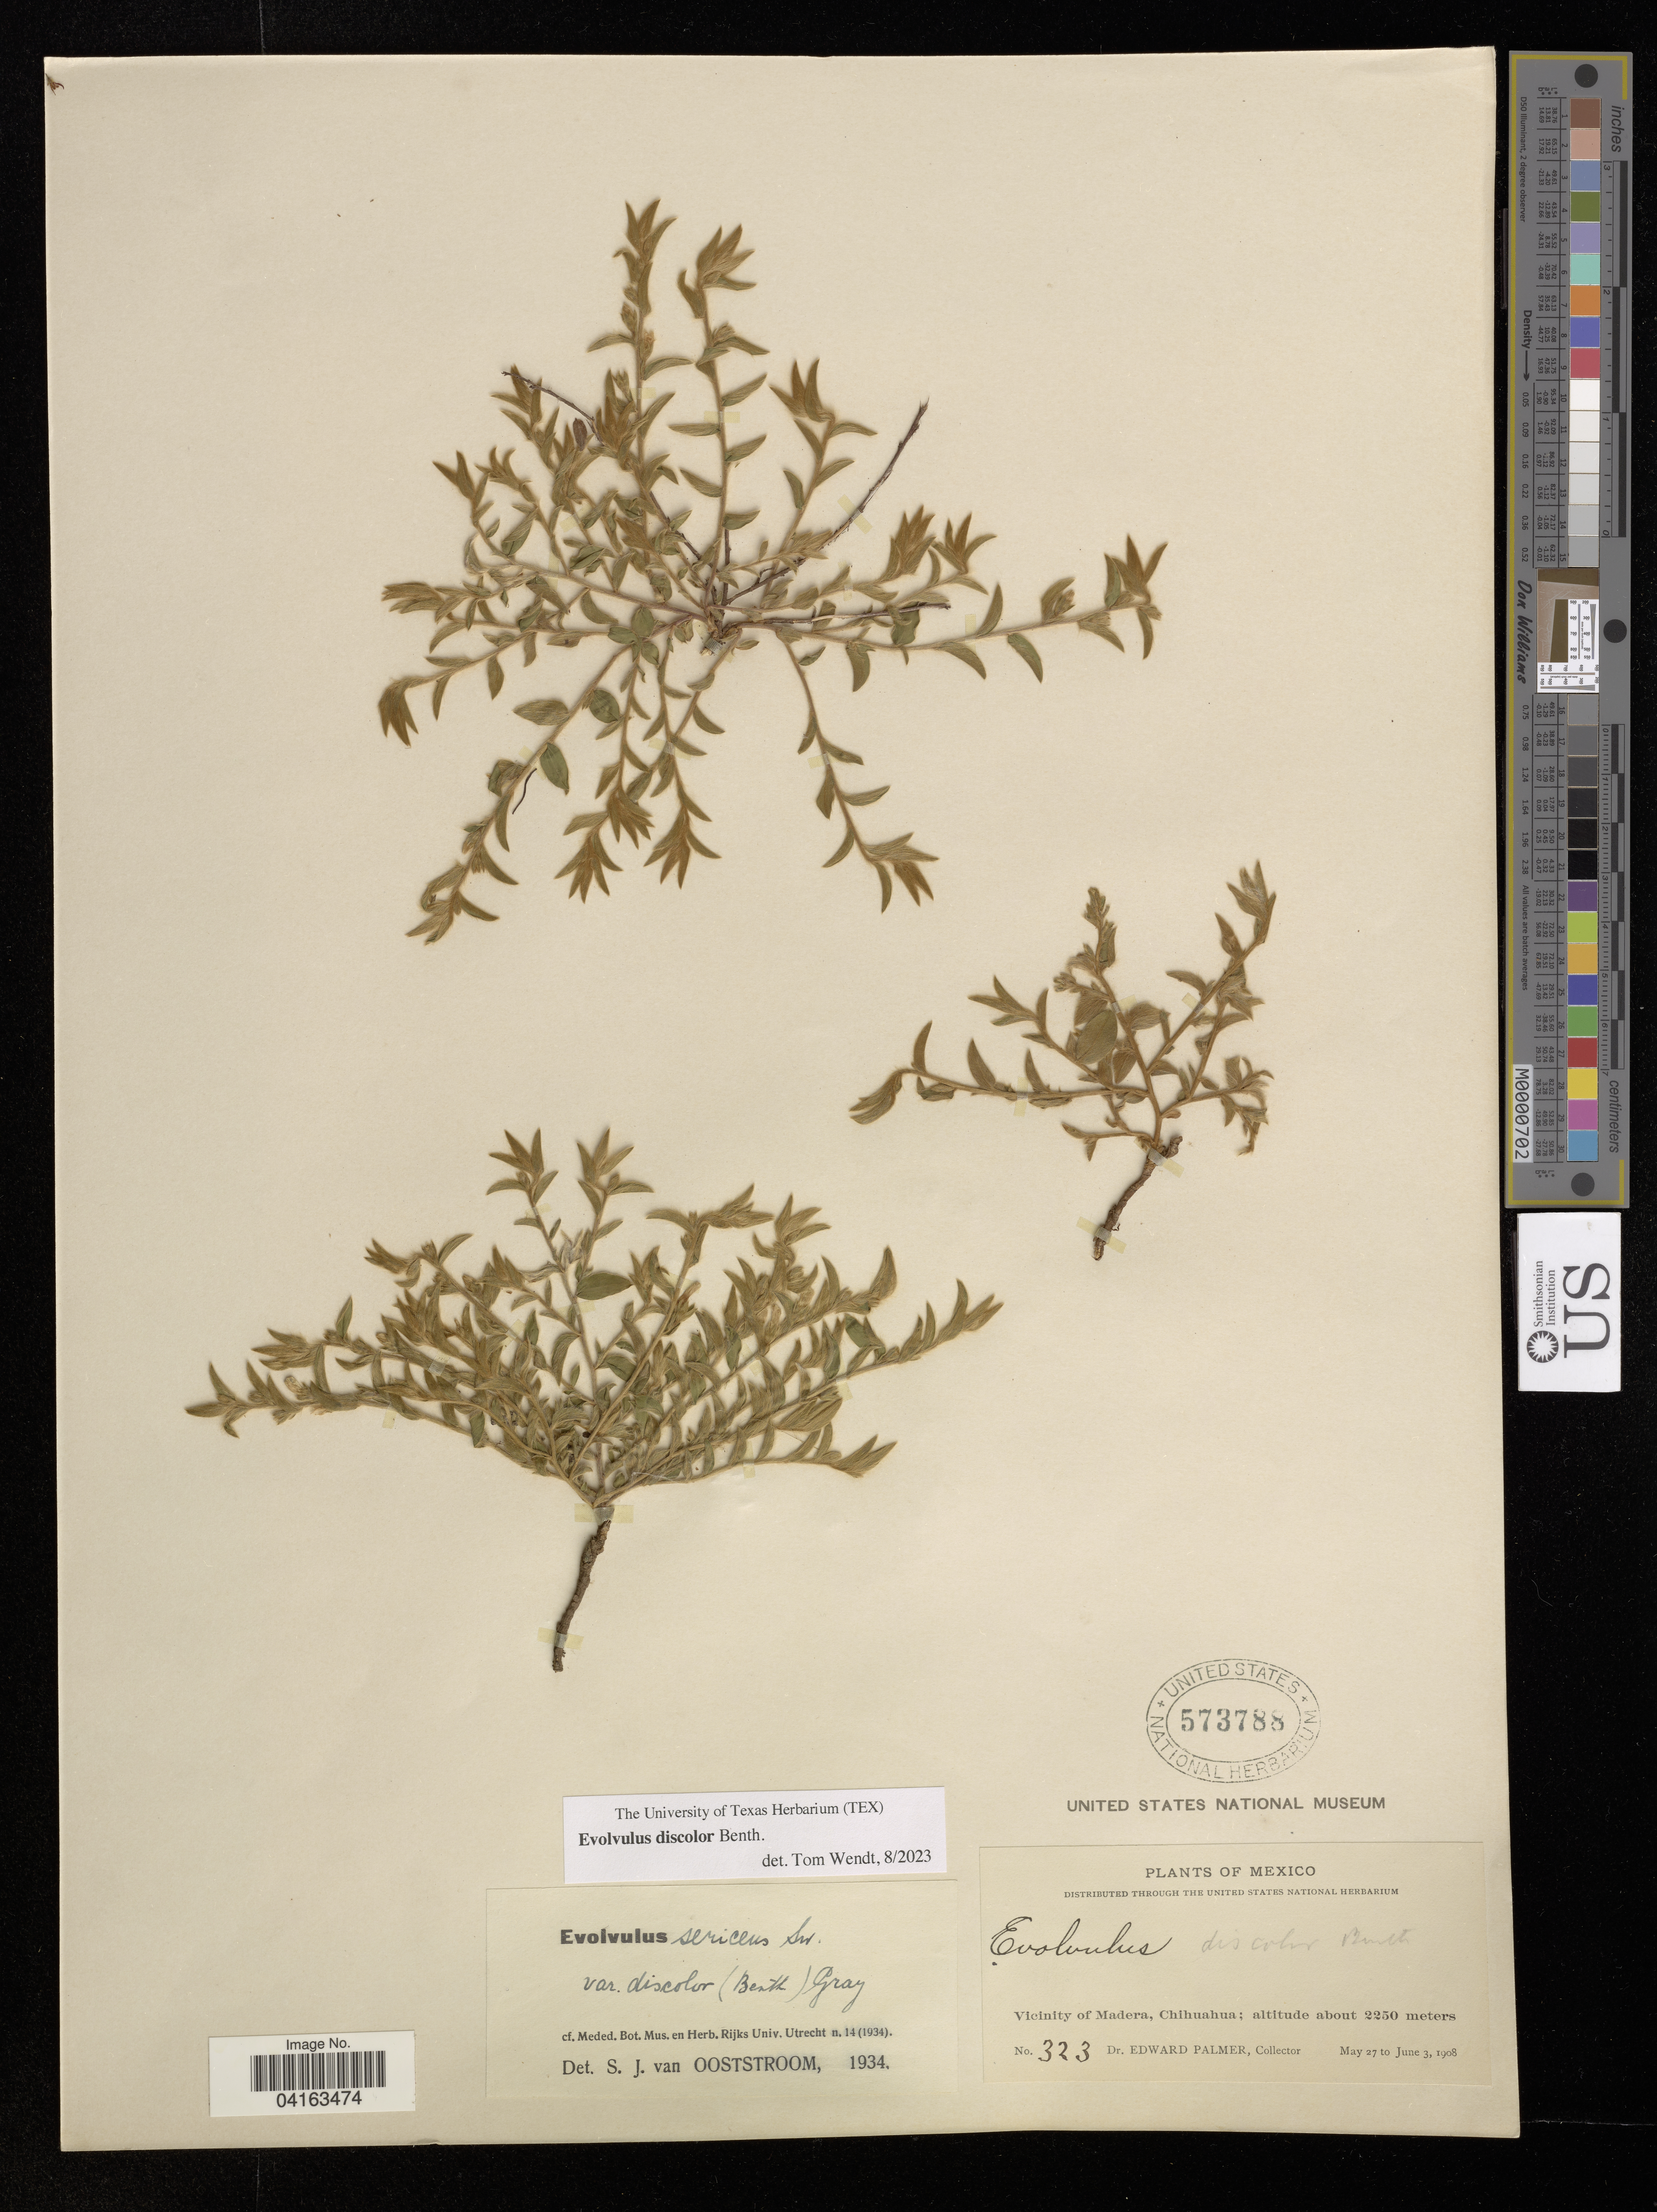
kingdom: Plantae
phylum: Tracheophyta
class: Magnoliopsida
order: Solanales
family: Convolvulaceae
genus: Evolvulus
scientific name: Evolvulus discolor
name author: Benth.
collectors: E. Palmer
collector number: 323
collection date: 1908-05-27/1908-06-03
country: Mexico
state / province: Chihuahua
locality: Vicinity of Madera.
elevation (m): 2250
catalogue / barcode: US 573788